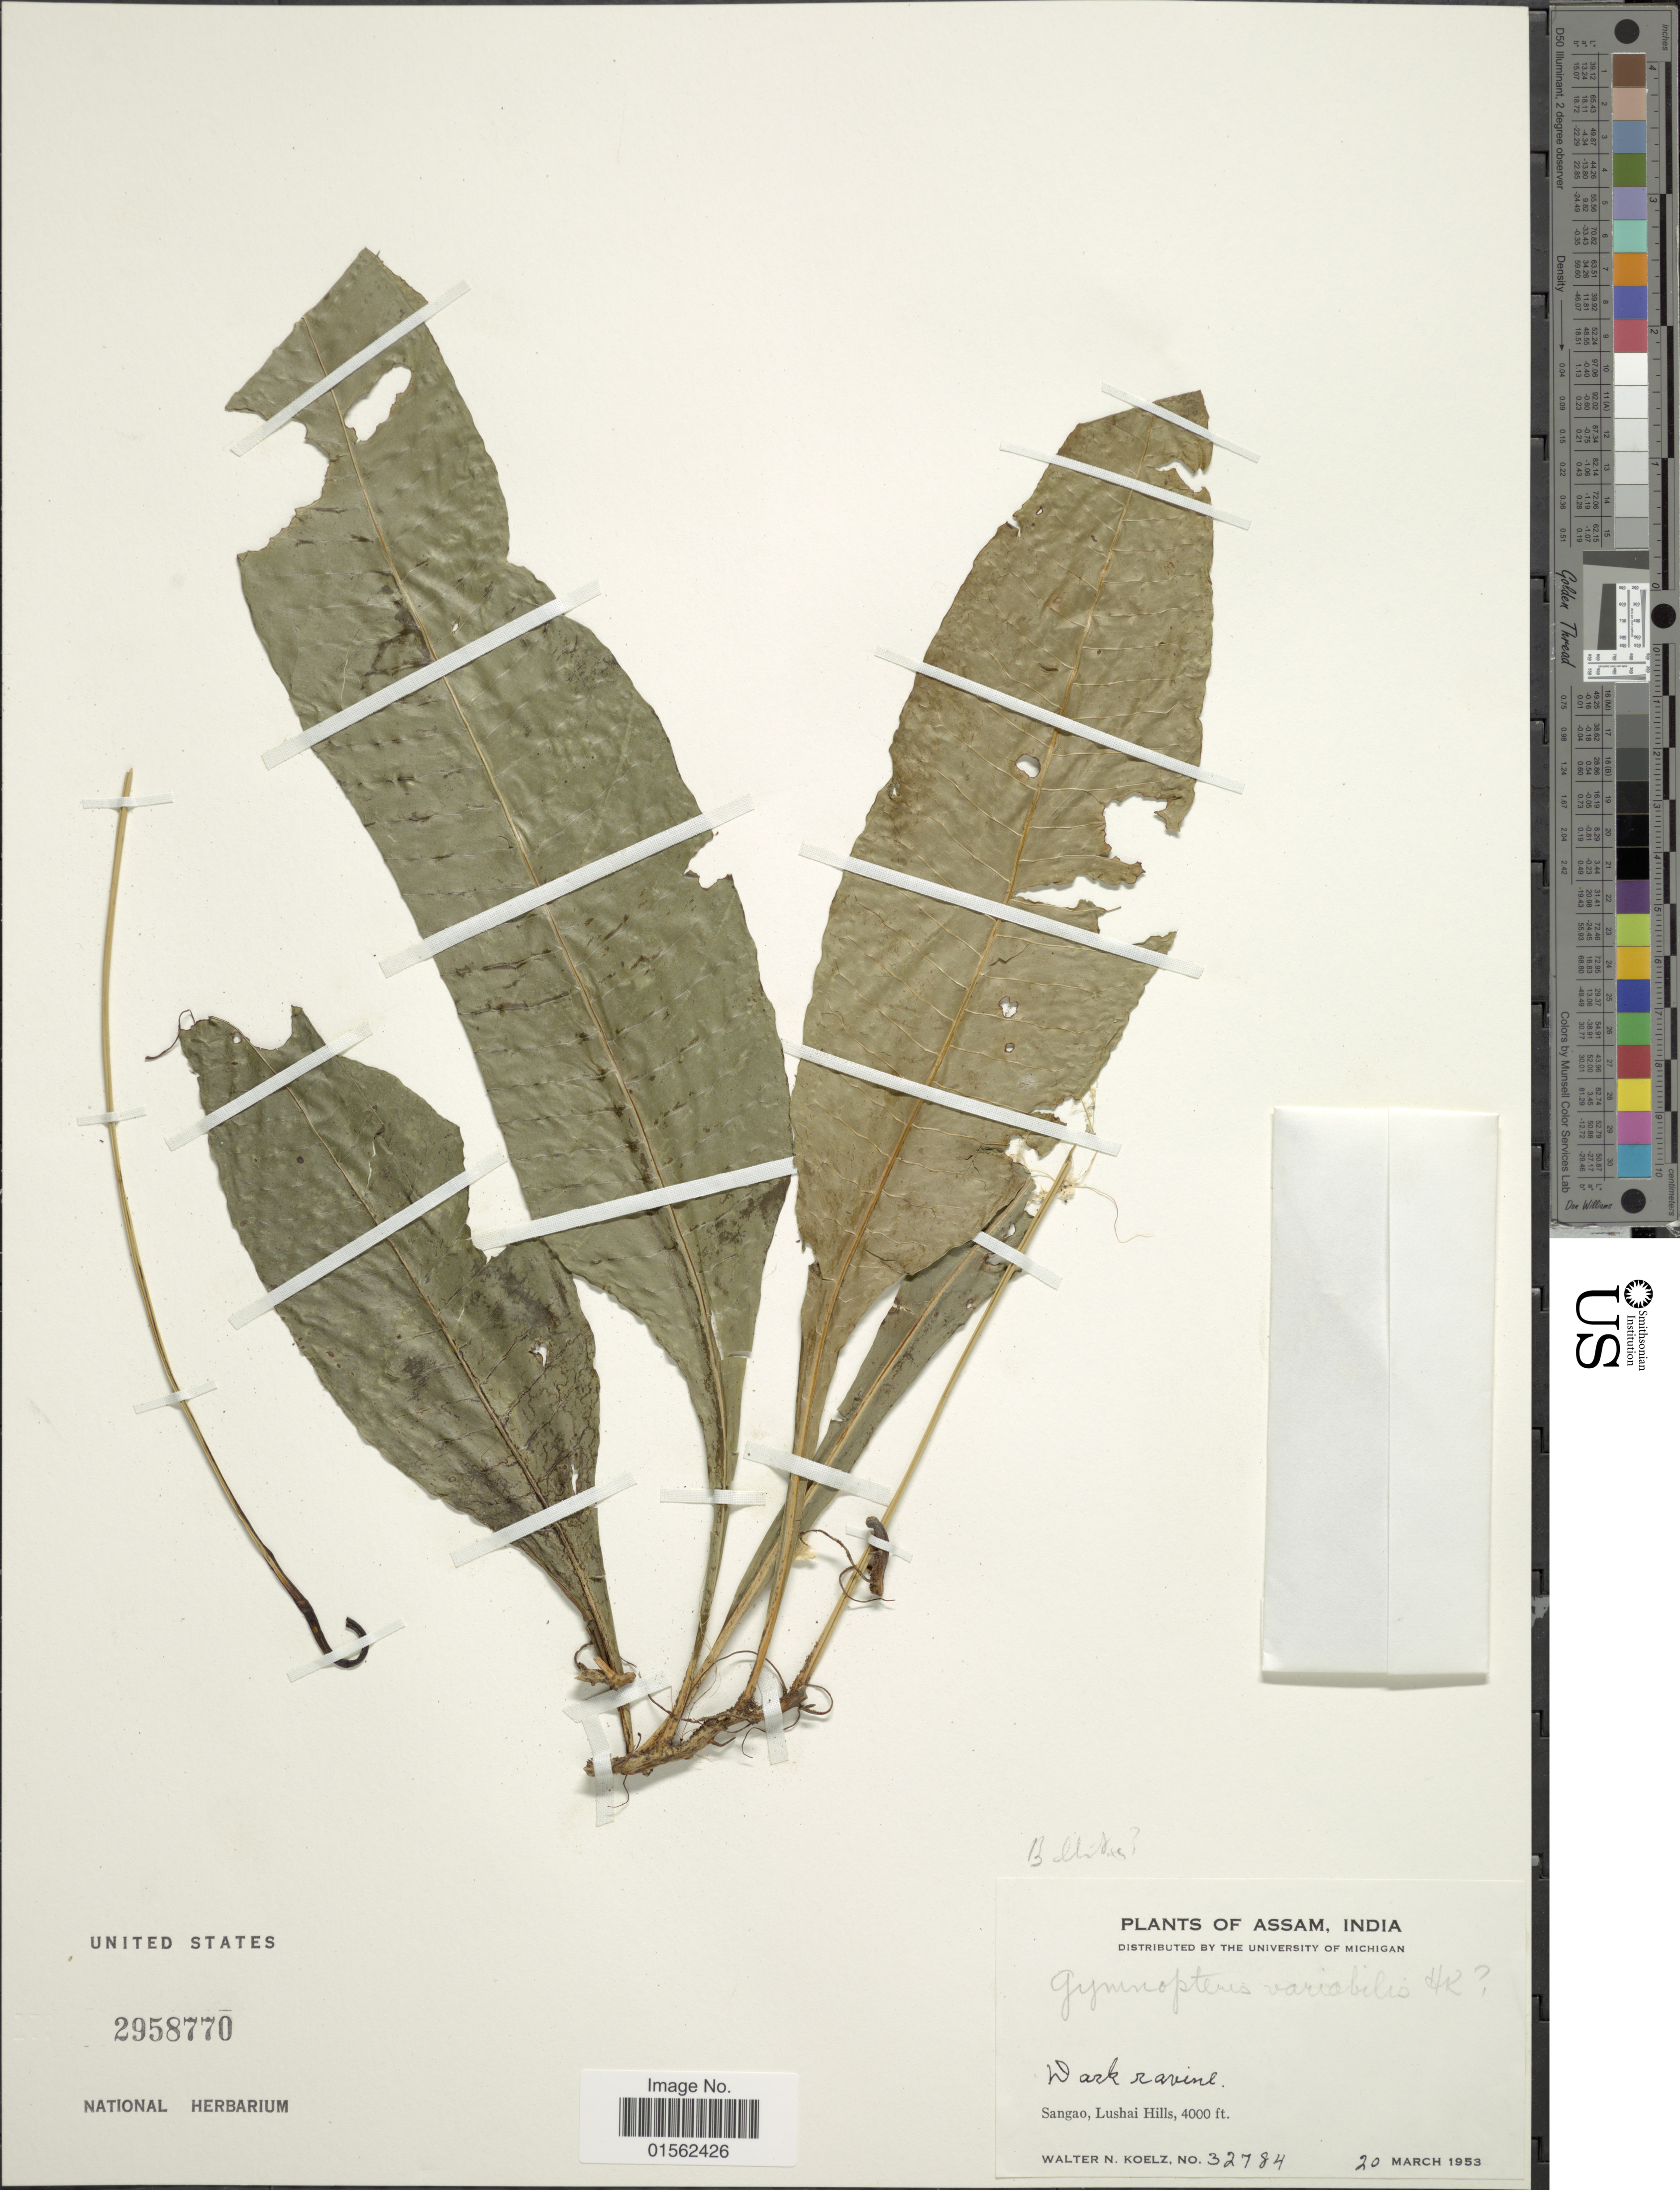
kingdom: Plantae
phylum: Tracheophyta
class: Polypodiopsida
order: Polypodiales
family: Dryopteridaceae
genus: Bolbitis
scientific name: Bolbitis sp.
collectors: W. N. Koelz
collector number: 32784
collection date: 1953-03-20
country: India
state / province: Assam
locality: India, Sangao, Lushai Hills, dark ravine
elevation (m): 1219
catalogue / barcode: US 2958770